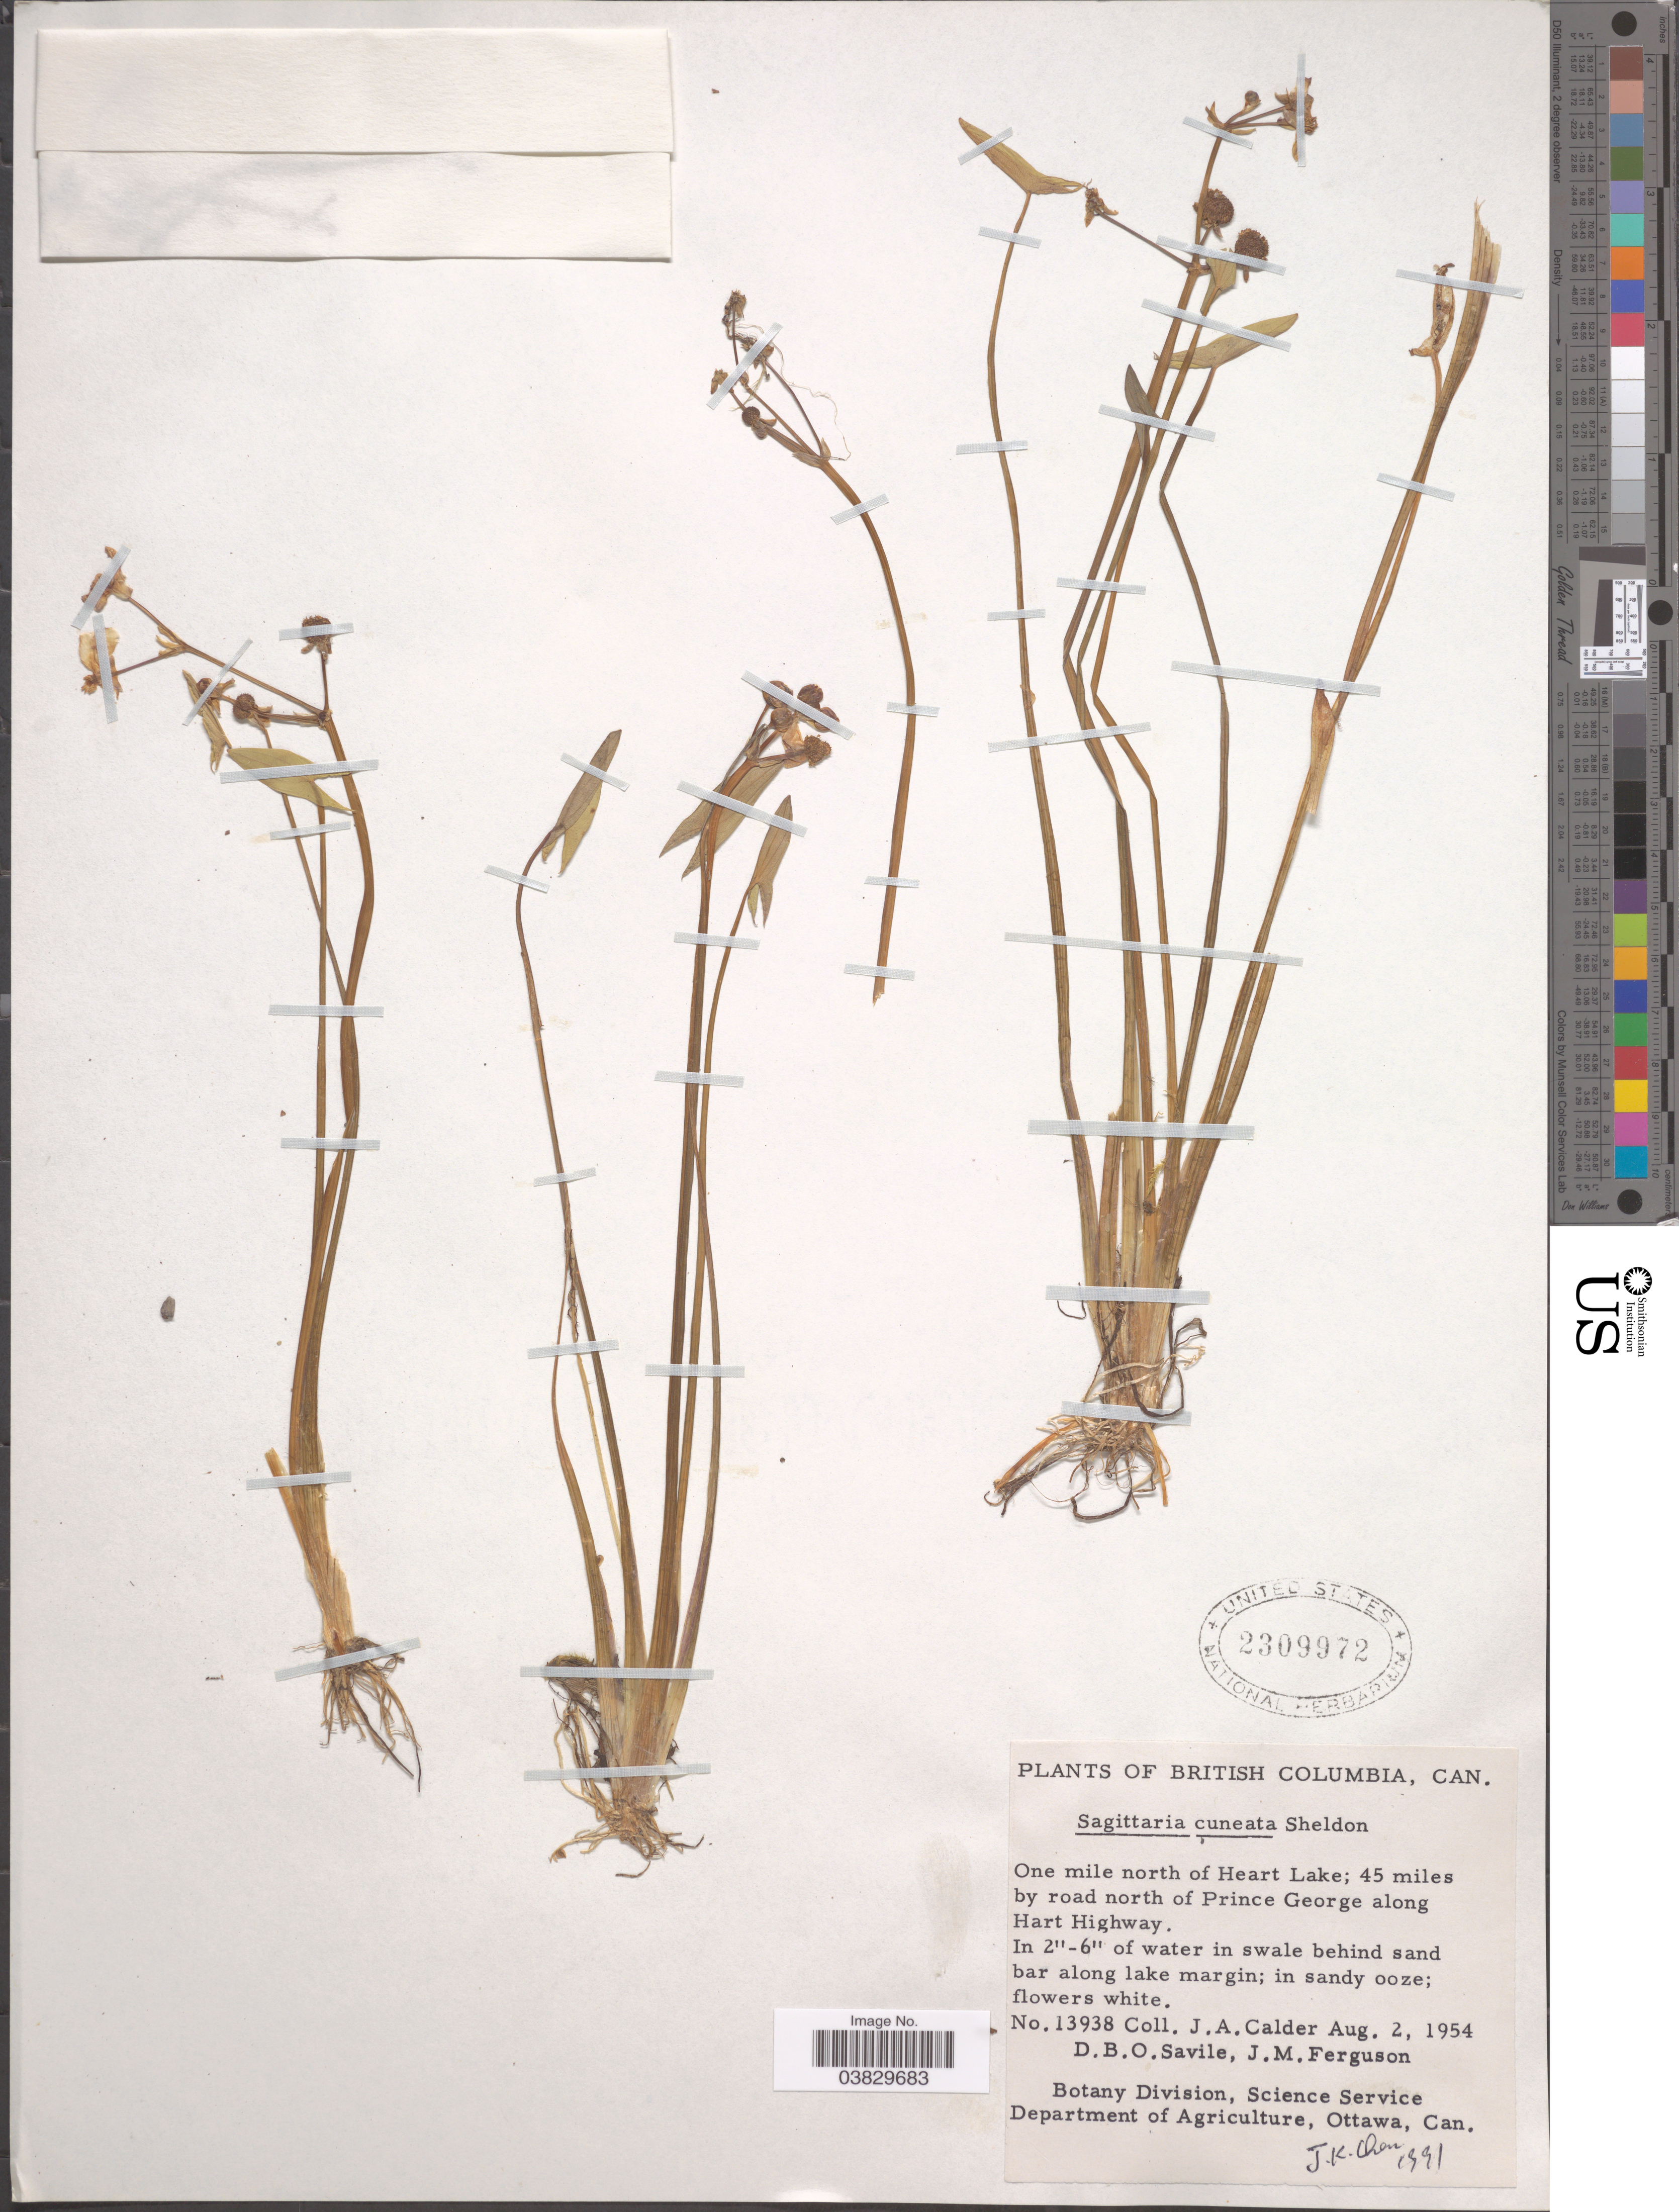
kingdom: Plantae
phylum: Tracheophyta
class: Liliopsida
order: Alismatales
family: Alismataceae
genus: Sagittaria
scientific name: Sagittaria cuneata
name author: E. Sheld.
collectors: J. A. Calder, D. Savile & J. M. Ferguson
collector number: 13938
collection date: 1954-08-02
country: Canada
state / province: British Columbia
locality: One mile north of Heart Lake; 45 miles by road north of Prince George along Hart Highway. In swale behind sand bar along lake margin; in sandy ooze.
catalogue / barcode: US 2309972